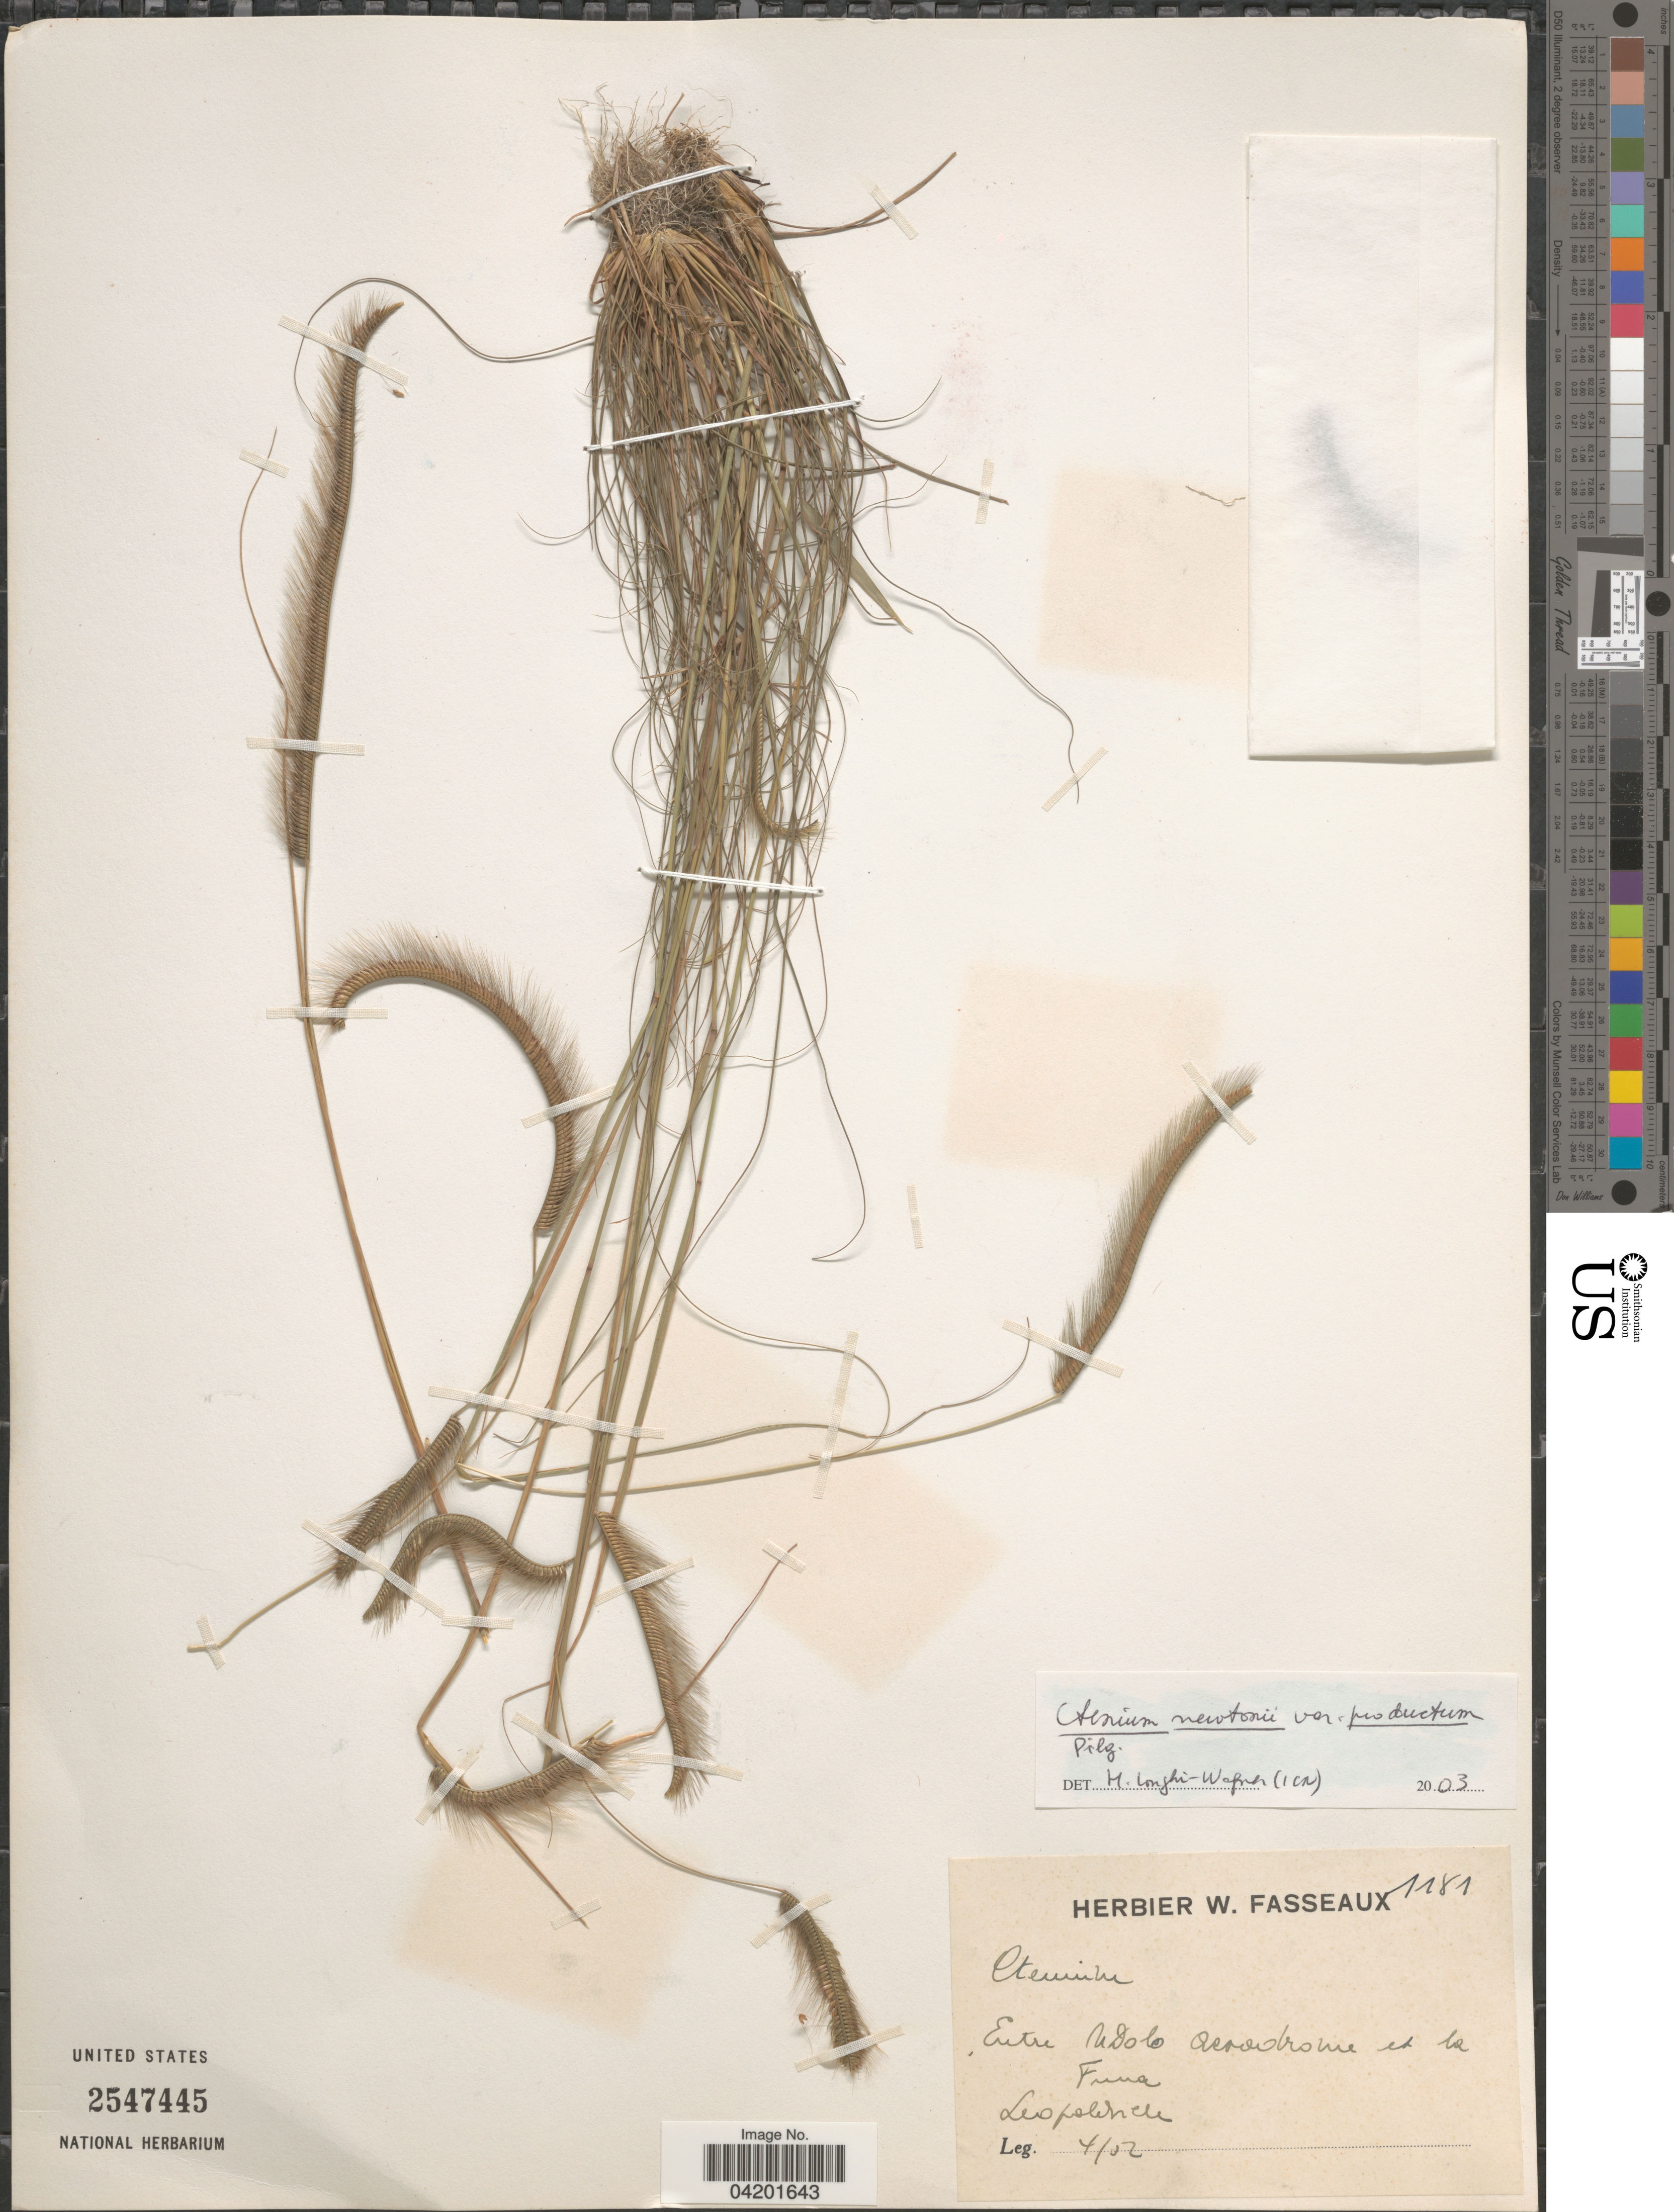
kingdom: Plantae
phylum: Tracheophyta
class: Liliopsida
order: Poales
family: Poaceae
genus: Ctenium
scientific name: Ctenium newtonii var. productum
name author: Pilg.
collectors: Ex herb. W. Fasseaux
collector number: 1181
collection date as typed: Transcribed d/m/y: /4/52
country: Congo, Democratic Republic of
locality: Entre Ndolo Aerodrome et la Funa. Leopoldville.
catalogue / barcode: US 2547445